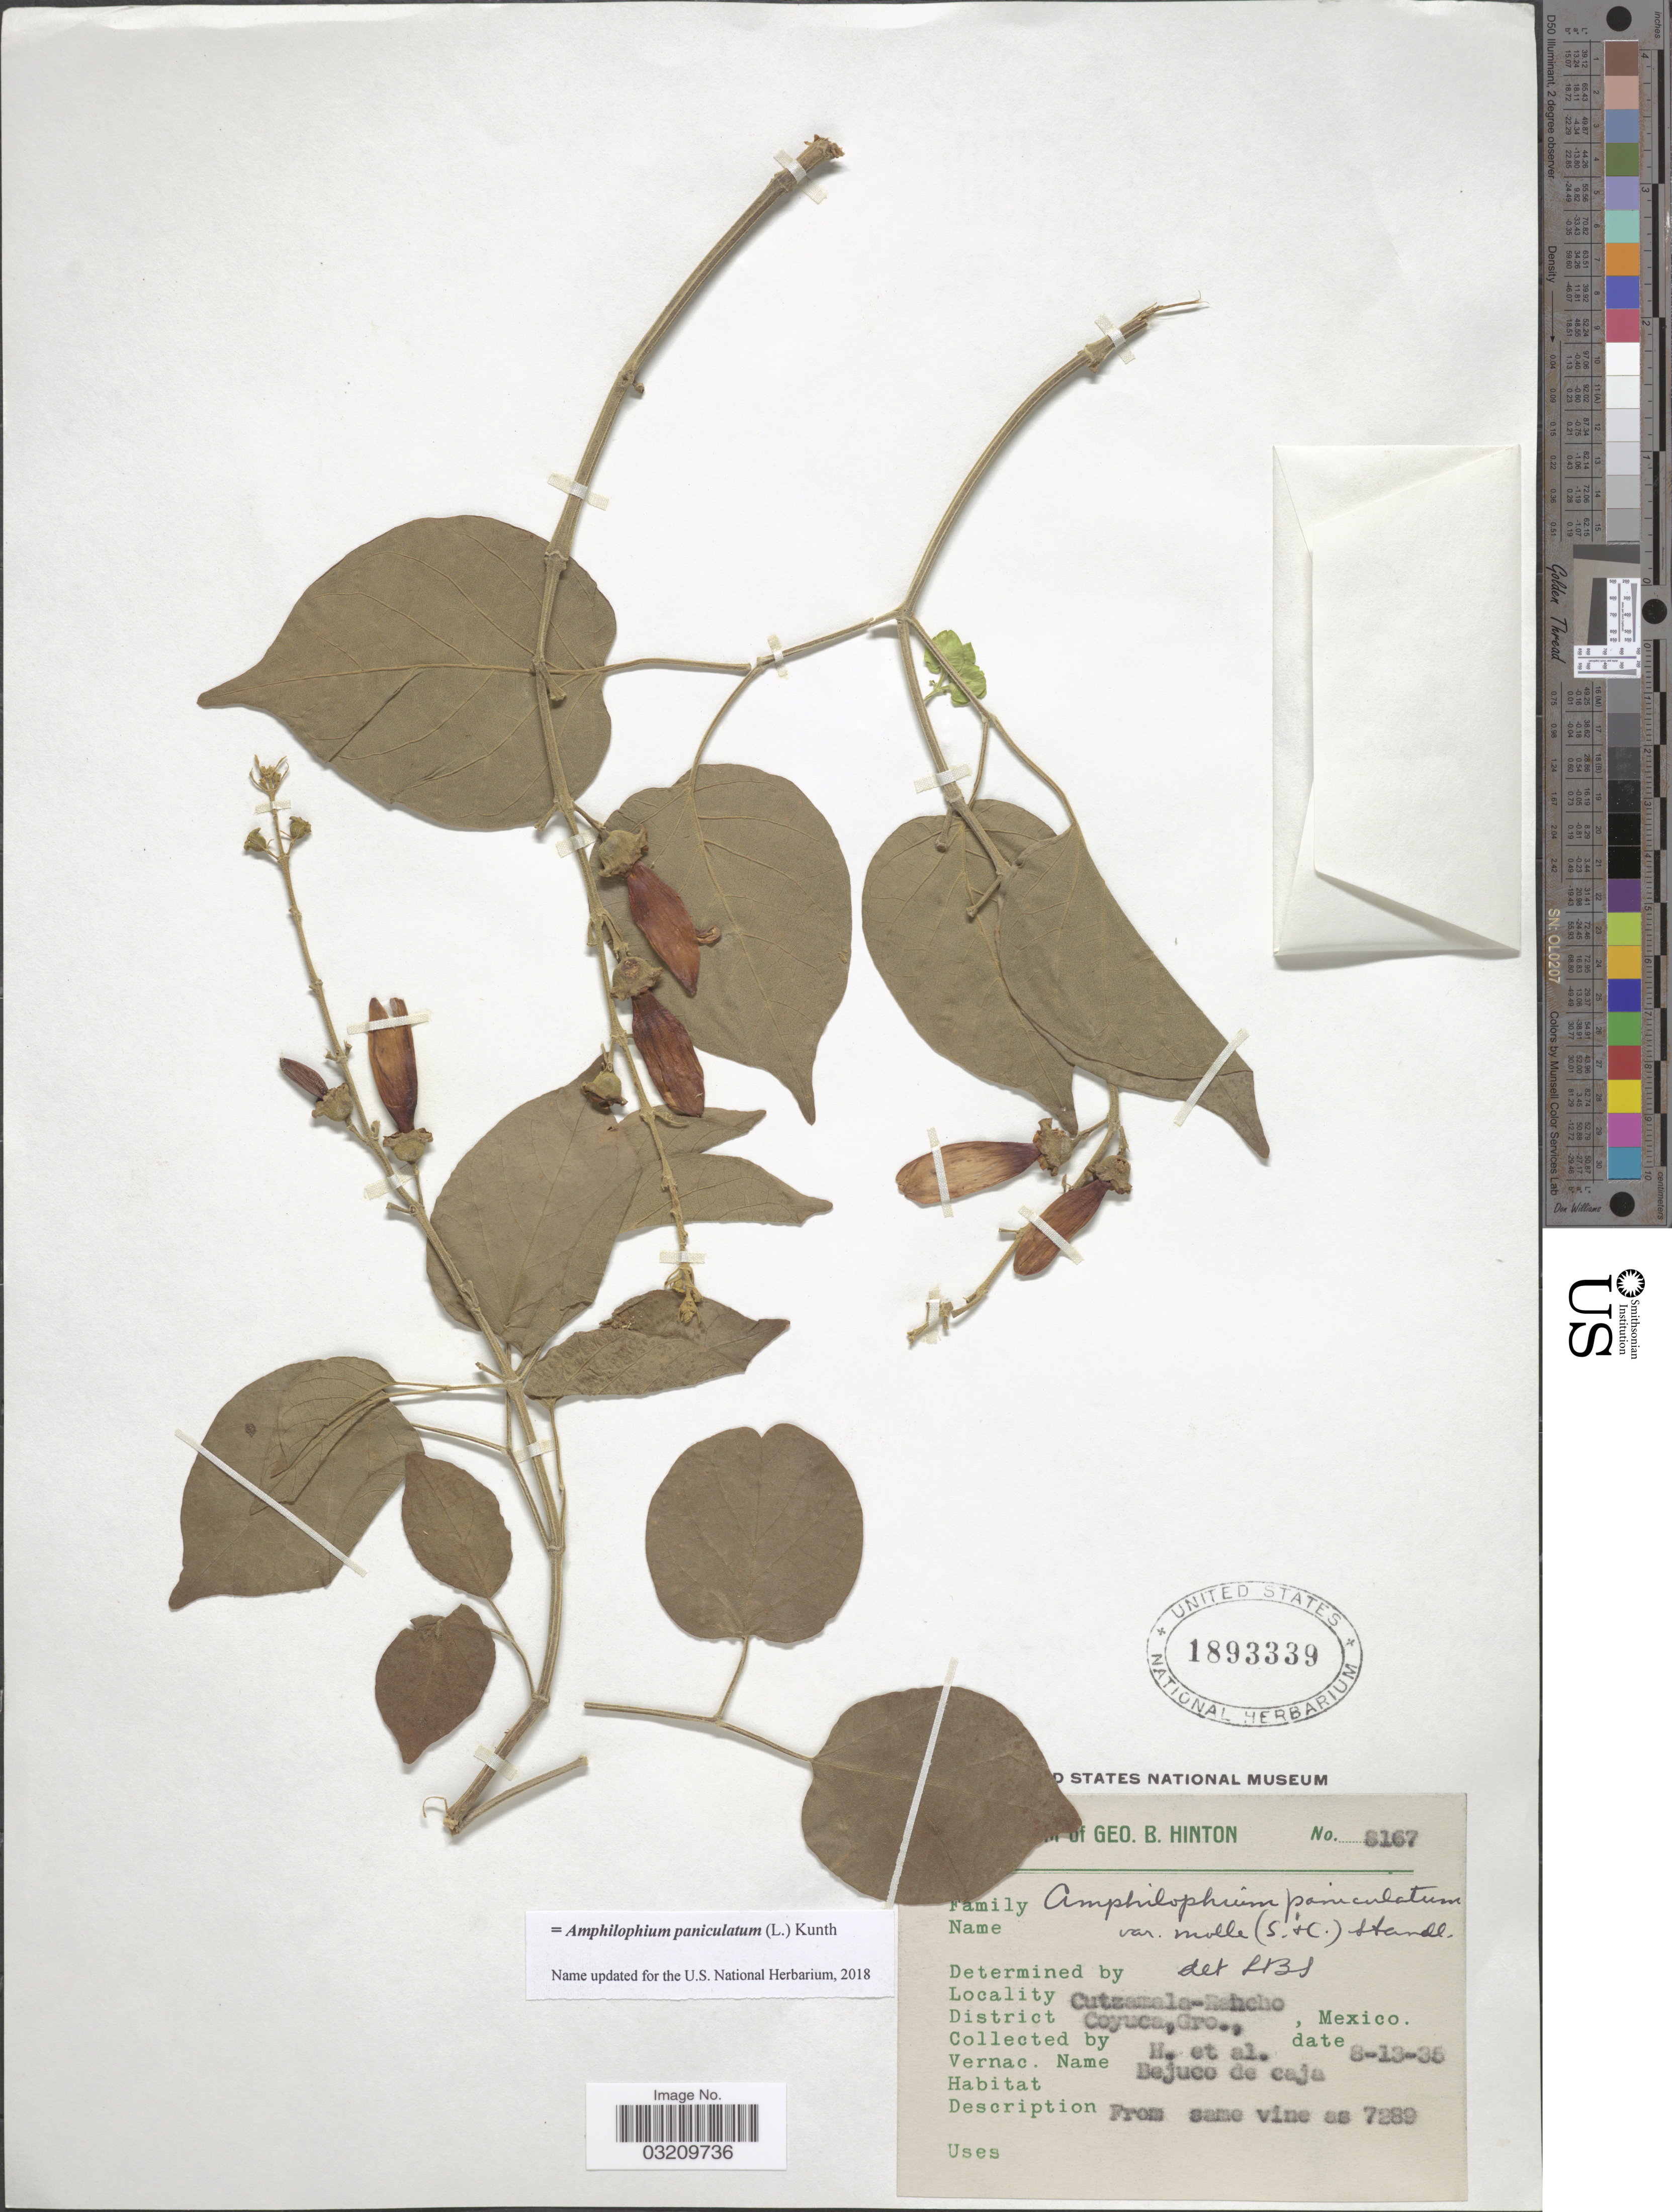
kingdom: Plantae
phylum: Tracheophyta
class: Magnoliopsida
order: Lamiales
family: Bignoniaceae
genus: Amphilophium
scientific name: Amphilophium paniculatum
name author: (L.) Kunth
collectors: G. B. Hinton & et al.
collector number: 8167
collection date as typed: Transcribed d/m/y: 13/8/35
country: Mexico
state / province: Guerrero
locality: Cutzamala-Rancho. District Coyuca.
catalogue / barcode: US 1893339